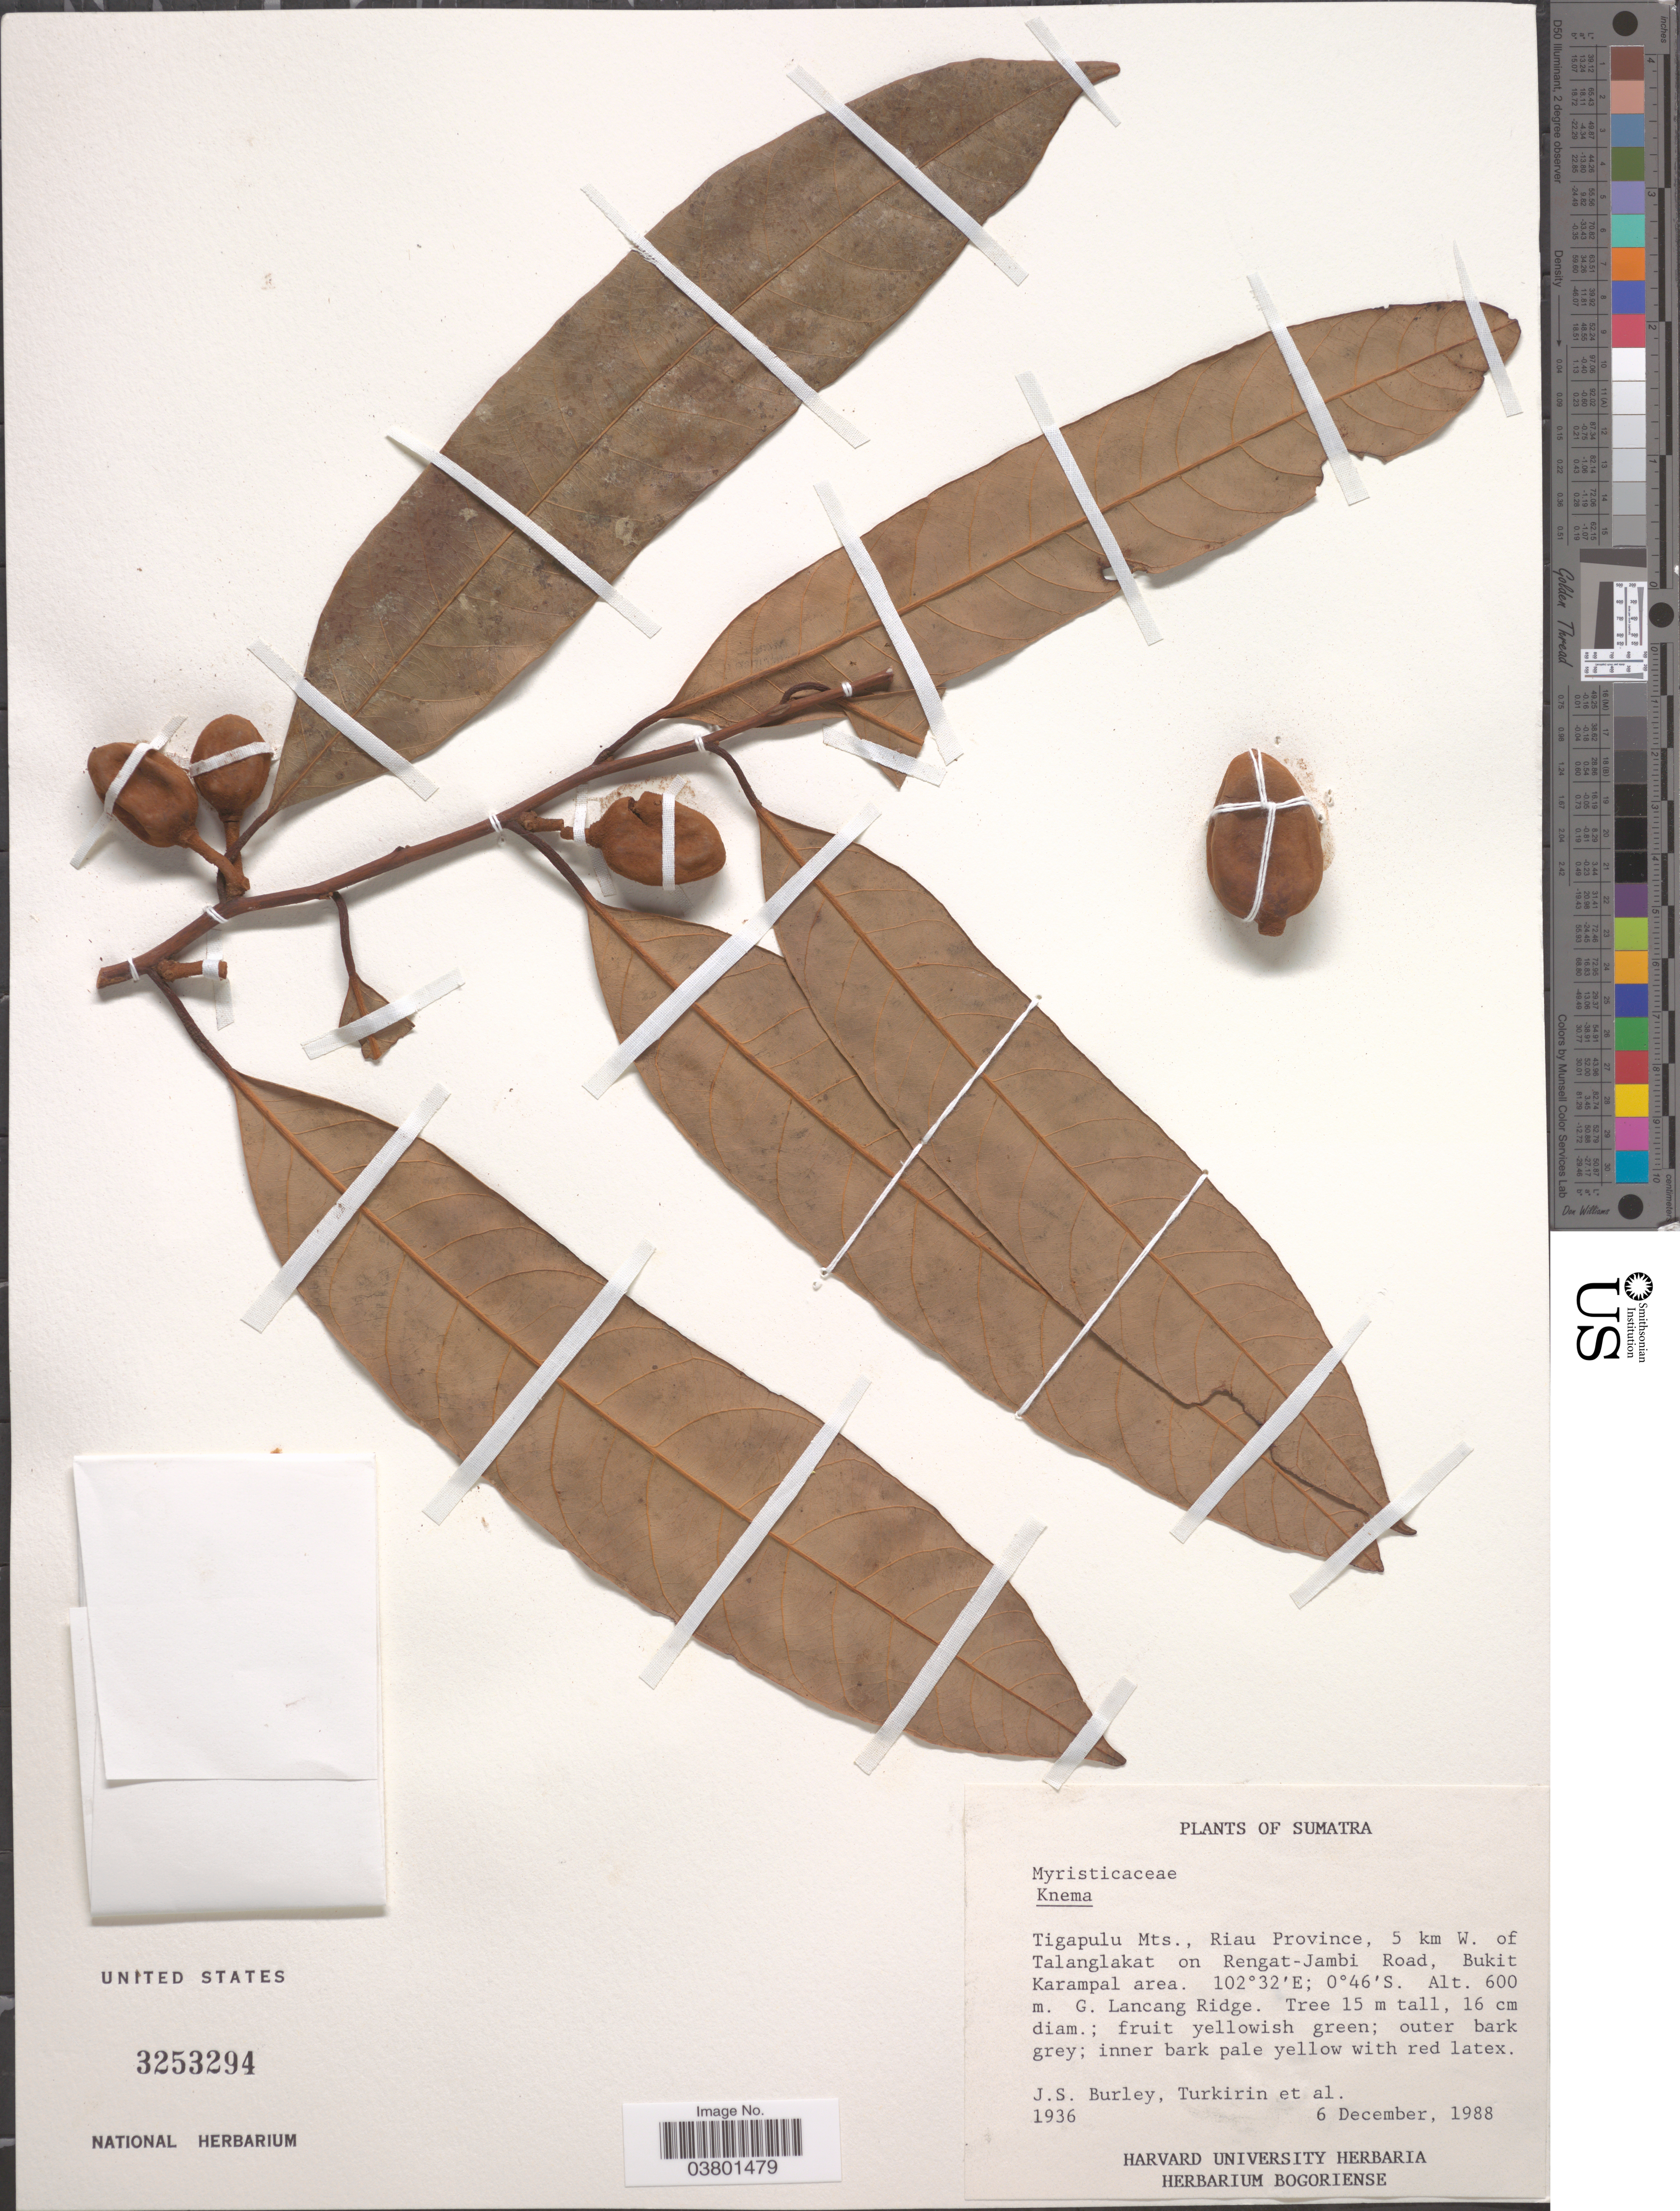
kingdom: Plantae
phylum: Tracheophyta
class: Magnoliopsida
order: Magnoliales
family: Myristicaceae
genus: Knema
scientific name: Knema sp.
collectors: J. S. Burley, -. Turkirin & et al.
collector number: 1936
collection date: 1988-12-06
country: Indonesia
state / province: Sumatra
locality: Tigapulu Mts., Riau Province, 5 km W. of Talanglakat on Rengat-Jambi Road, Bukit Karampal area. G. Lancang Ridge.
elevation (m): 600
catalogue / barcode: US 3253294